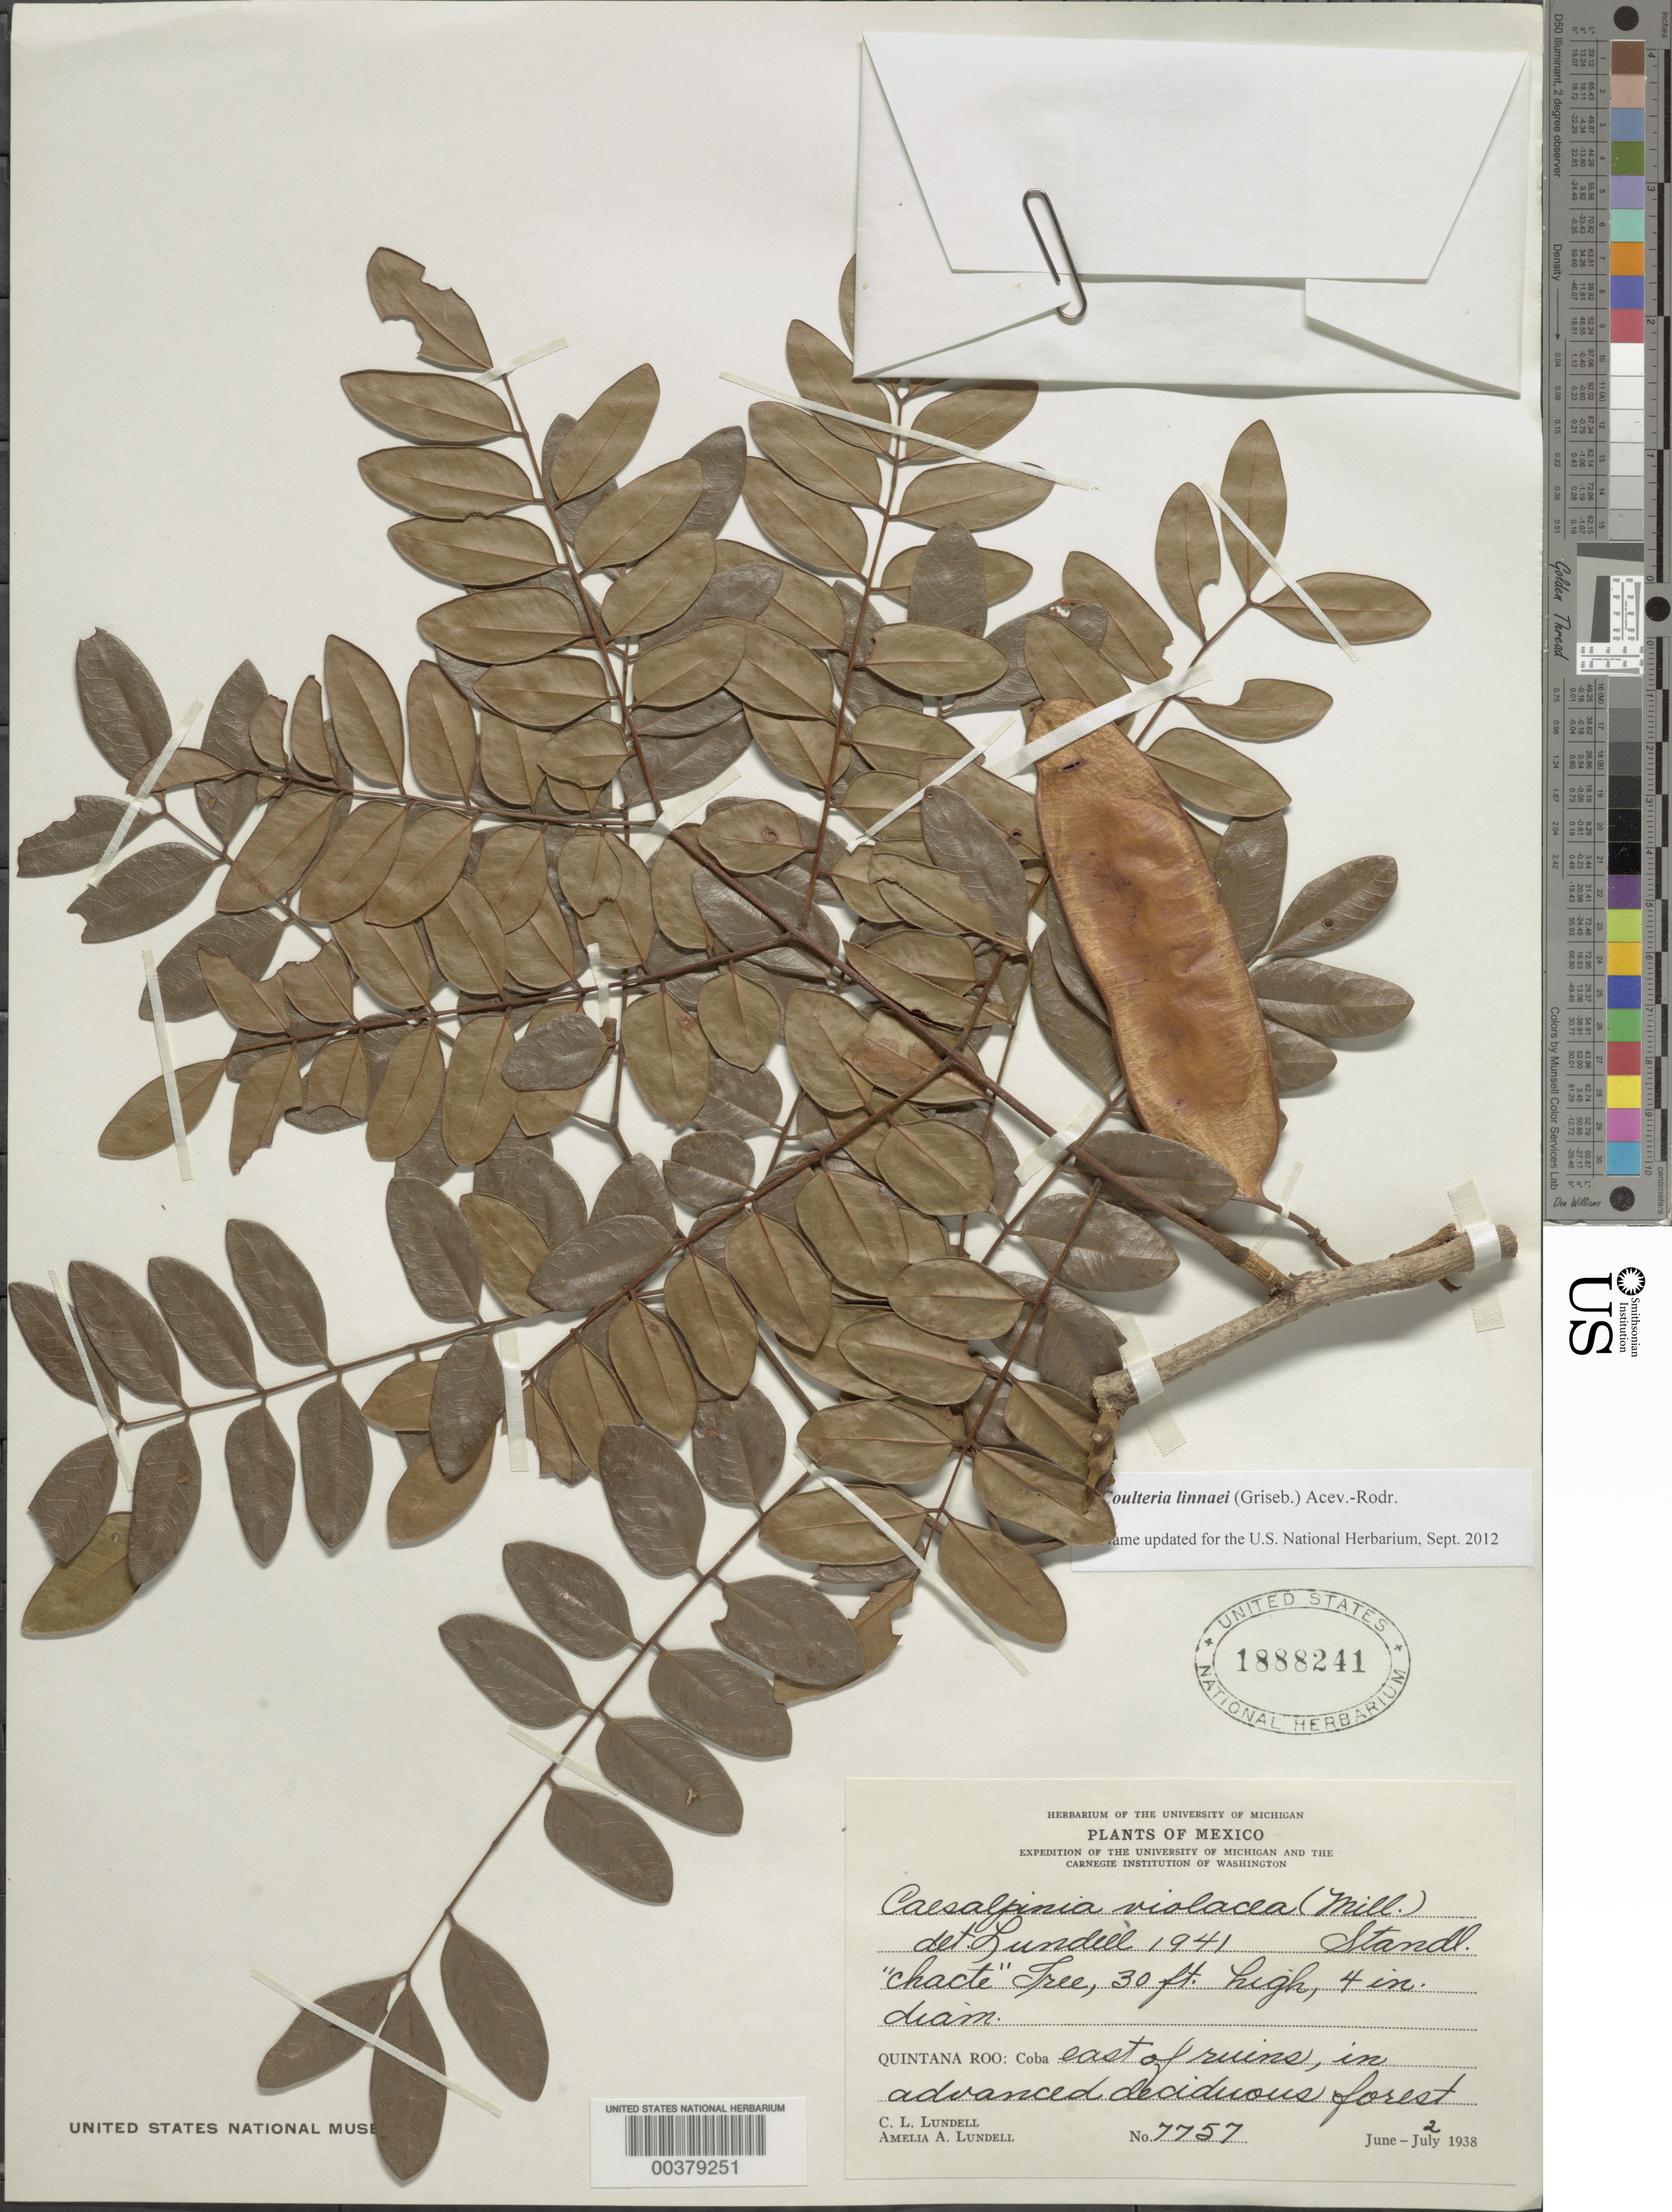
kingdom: Plantae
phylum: Tracheophyta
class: Magnoliopsida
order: Fabales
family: Fabaceae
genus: Coulteria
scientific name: Coulteria linnaei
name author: (Griseb.) Acev.-Rodr.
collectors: C. L. Lundell & A. A. Lundell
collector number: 7757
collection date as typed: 02 Jul 1938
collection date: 1938-07-02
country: Mexico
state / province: Quintana Roo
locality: Coba, E of ruins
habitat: In advanced deciduous forest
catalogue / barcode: US 1888241